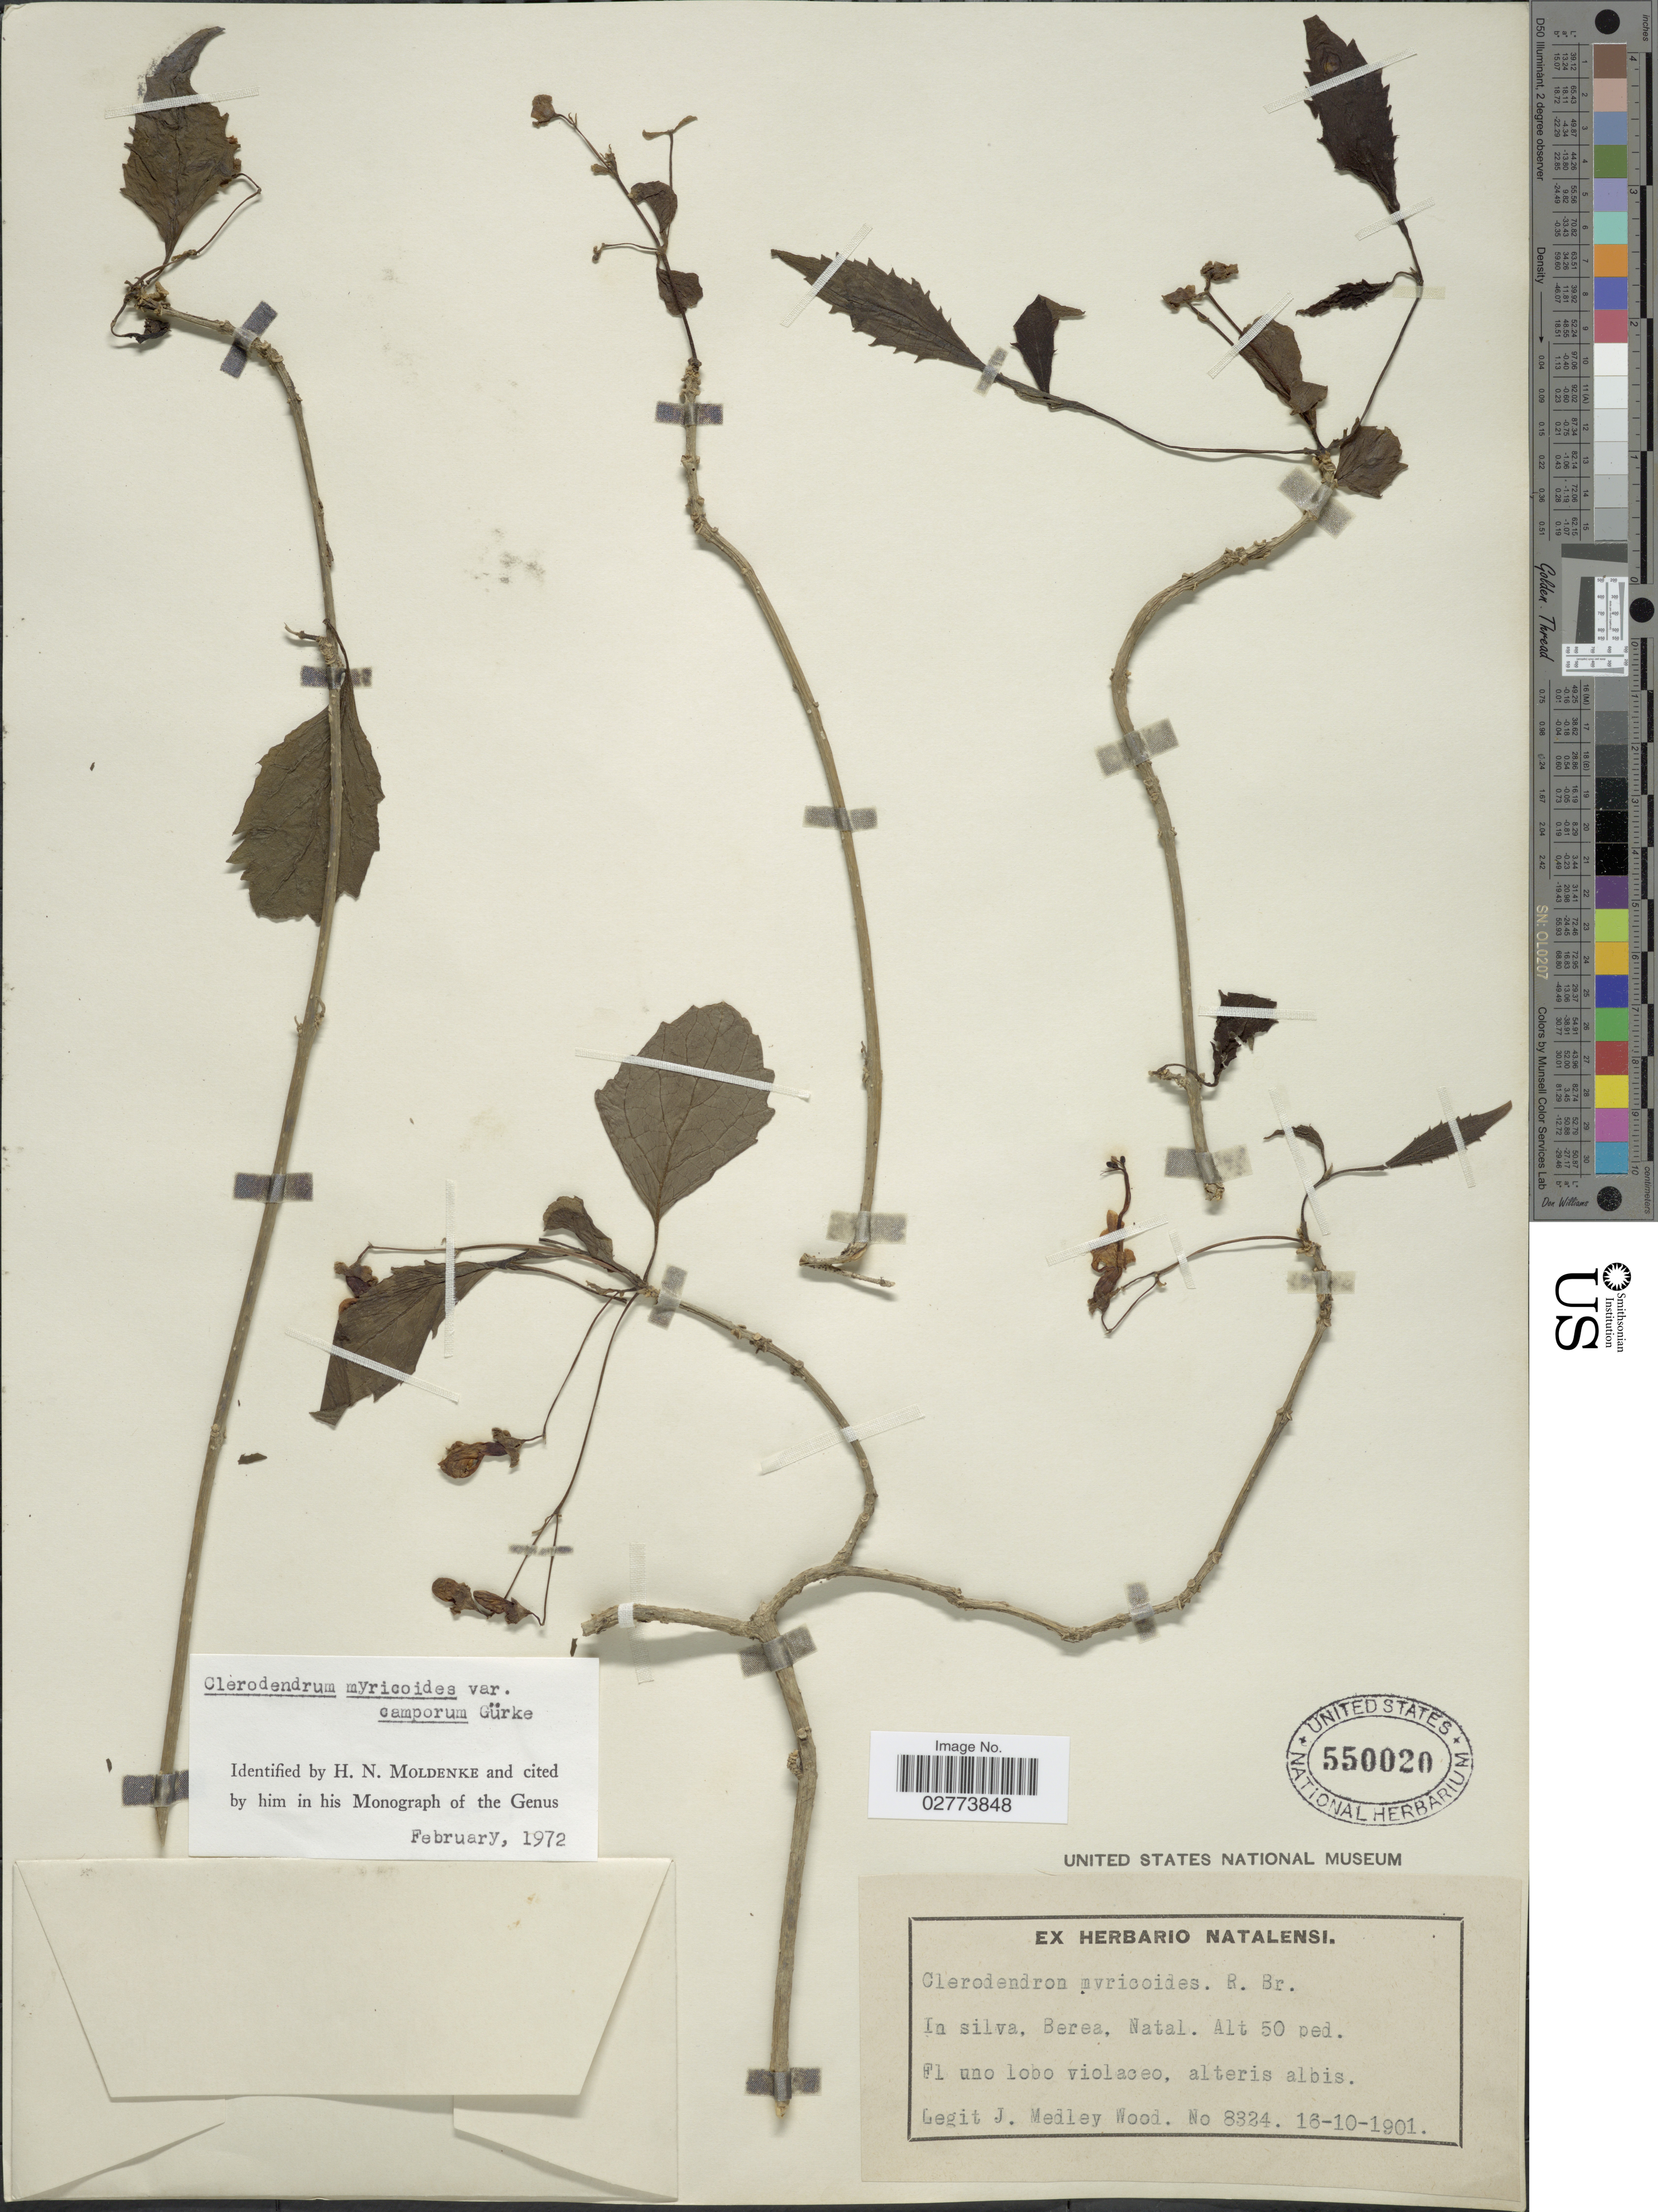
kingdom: Plantae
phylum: Tracheophyta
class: Magnoliopsida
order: Lamiales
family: Lamiaceae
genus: Clerodendrum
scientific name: Clerodendrum myricoides var. camporum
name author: Gürke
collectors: J. Medley Wood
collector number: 8324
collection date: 1901-10-16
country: South Africa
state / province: KwaZulu-Natal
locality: In silva. Berea. Natal.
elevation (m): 15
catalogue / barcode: US 550020